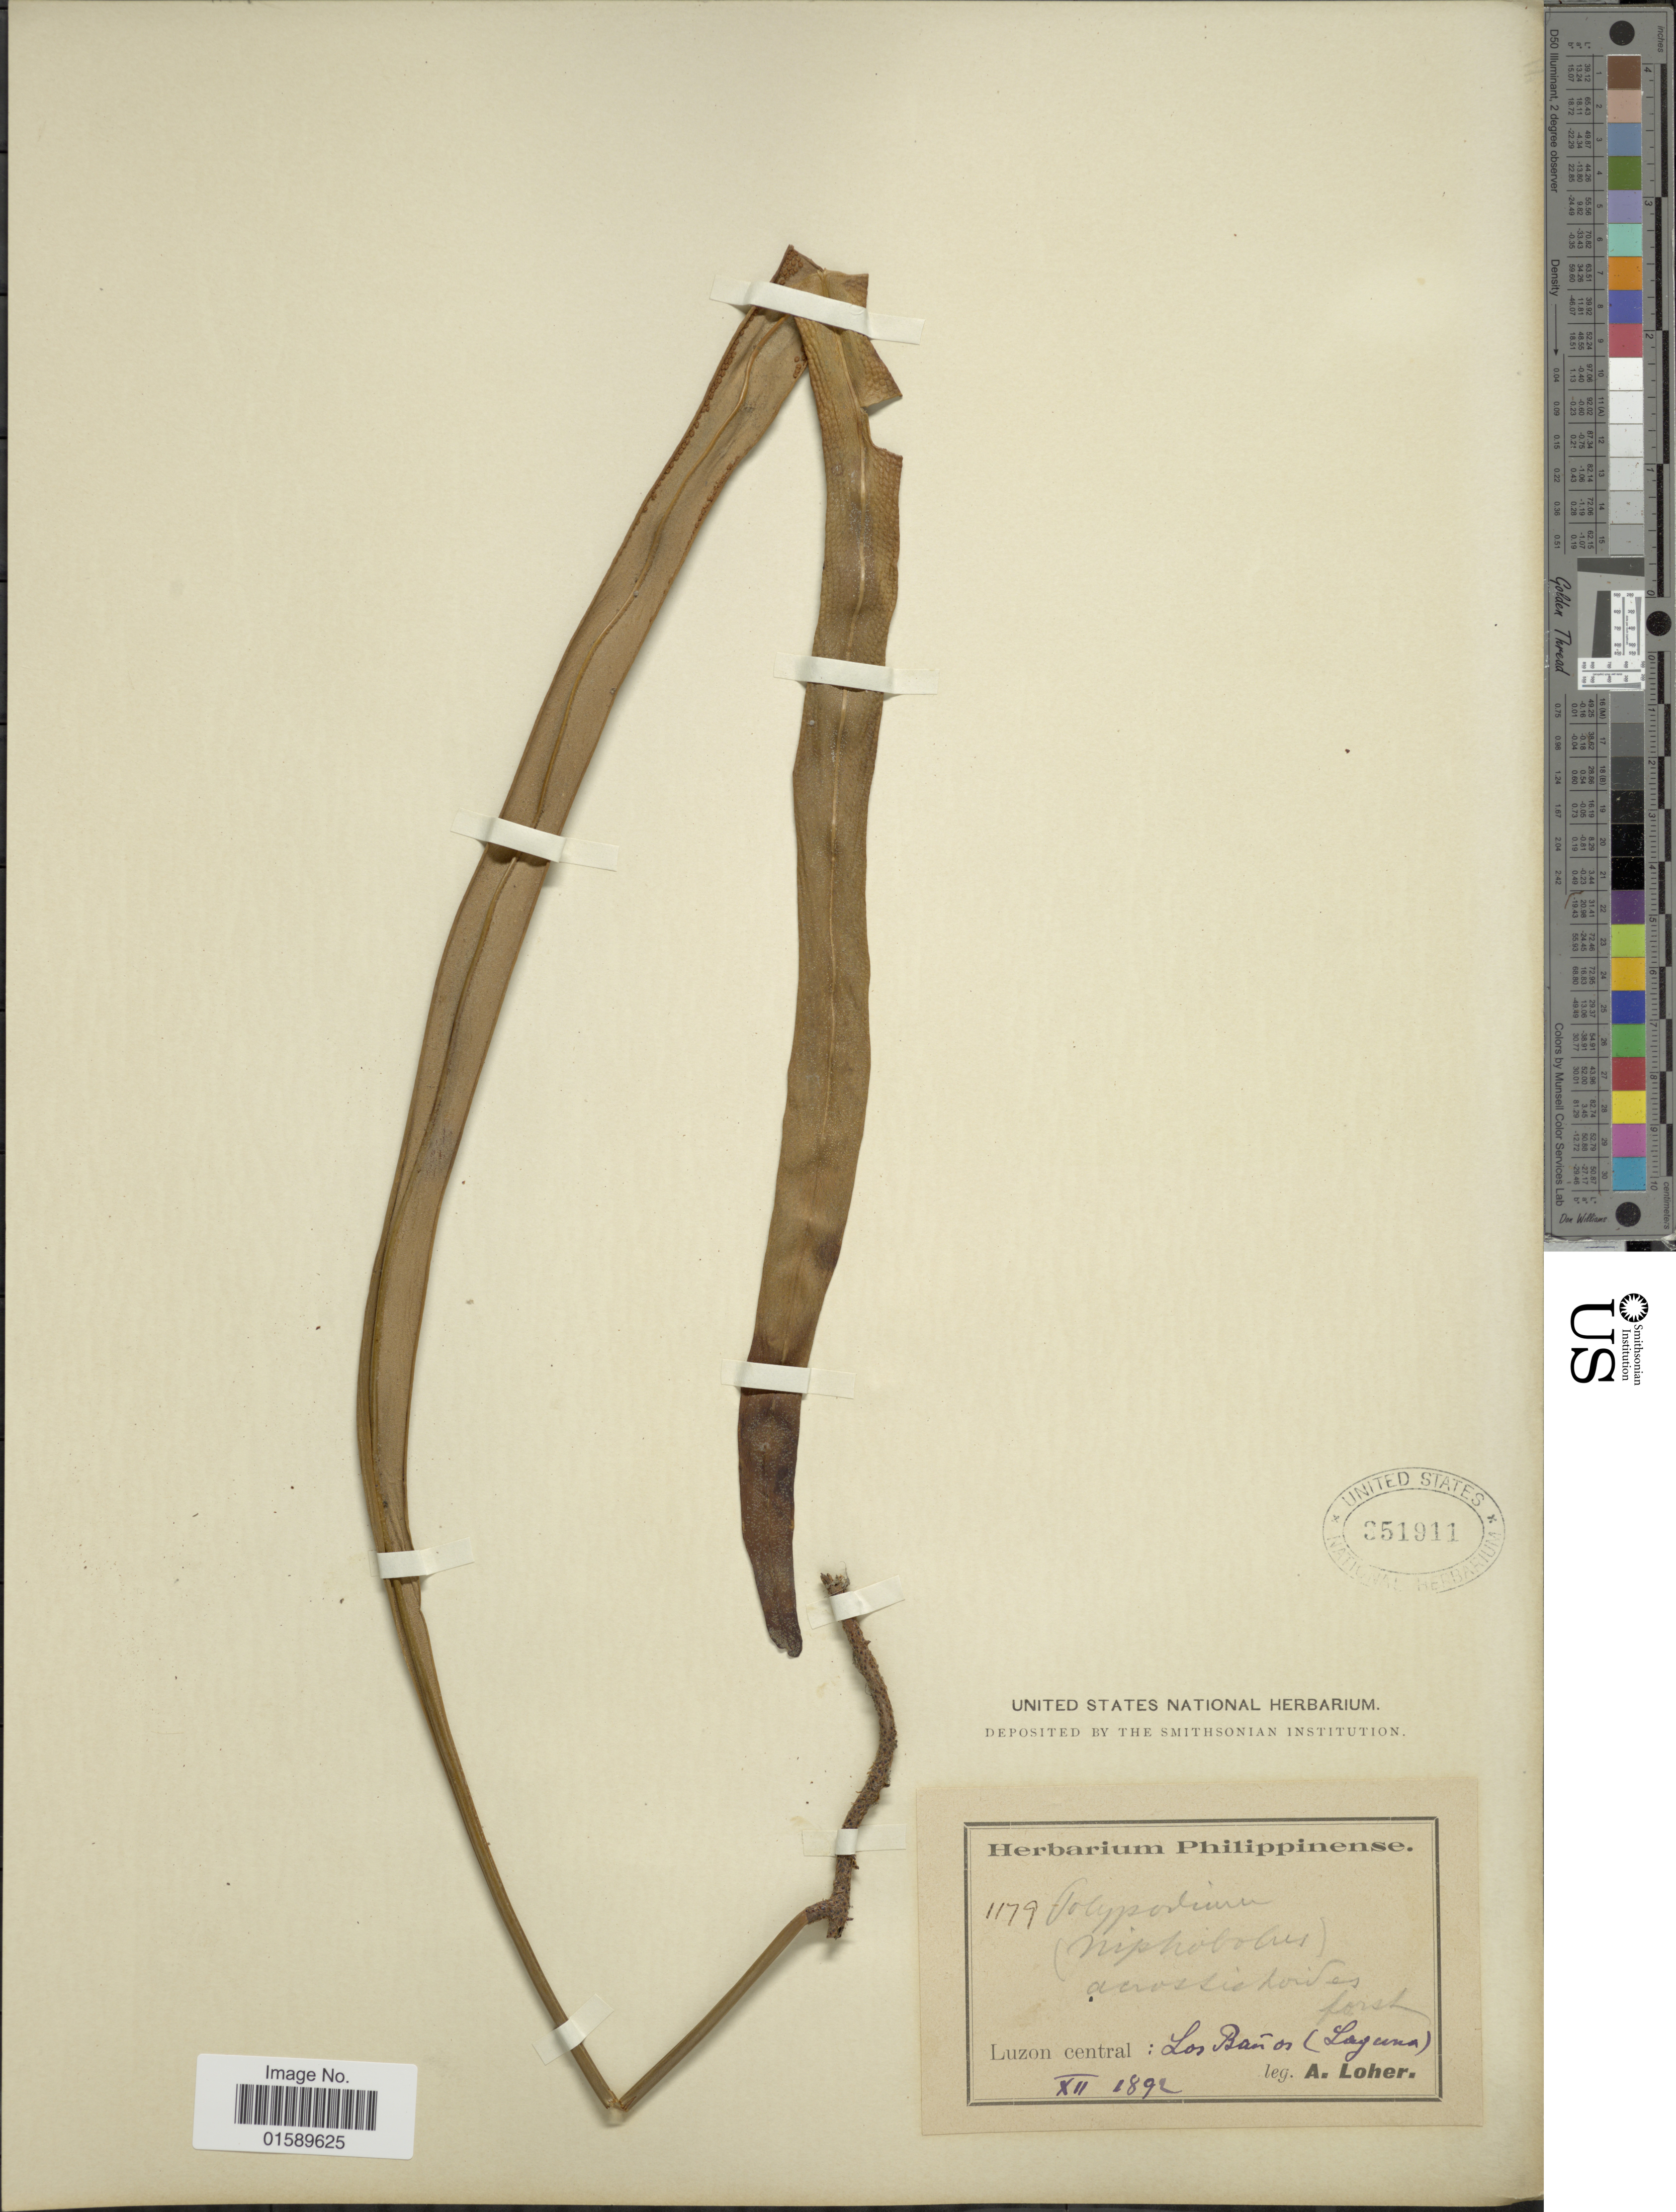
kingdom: Plantae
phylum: Tracheophyta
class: Polypodiopsida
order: Polypodiales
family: Polypodiaceae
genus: Pyrrosia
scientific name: Pyrrosia longifolia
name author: (Burm. f.) C.V. Morton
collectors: A. Loher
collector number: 1179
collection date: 1892-12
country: Philippines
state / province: Central Luzon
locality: Luzon Central: Los Banos (Laguna).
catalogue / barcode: US 351911